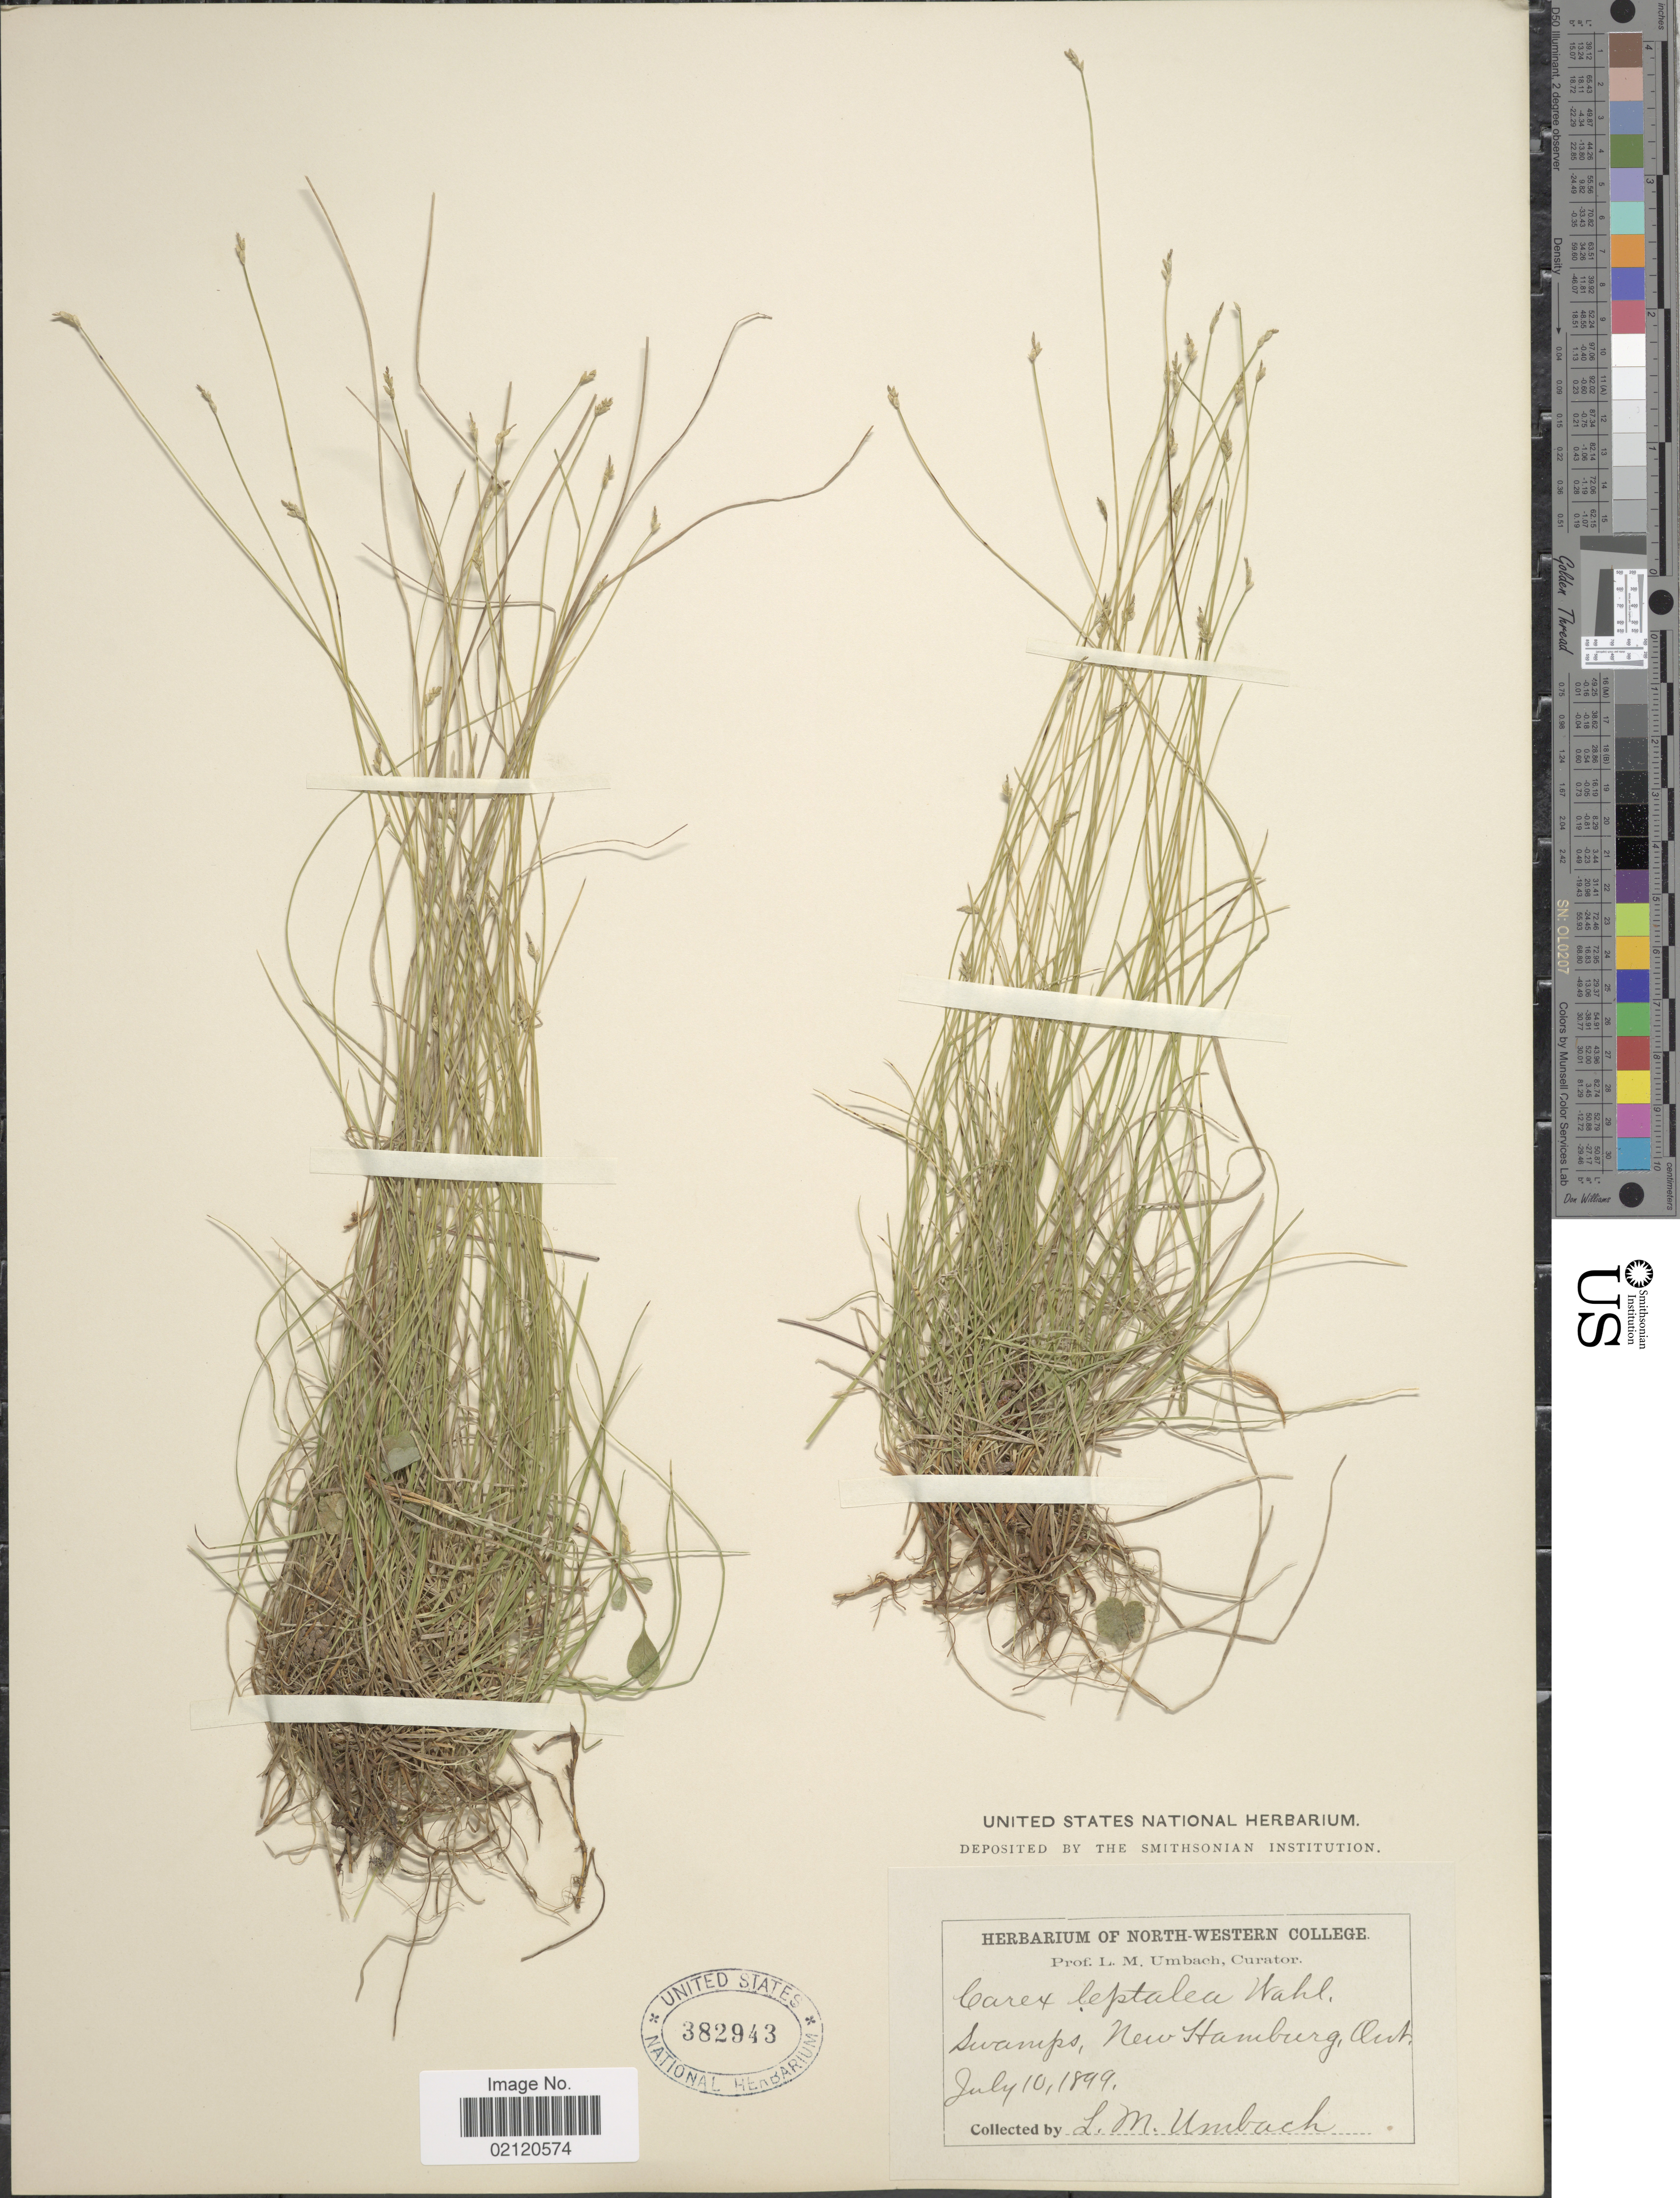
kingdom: Plantae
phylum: Tracheophyta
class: Liliopsida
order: Poales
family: Cyperaceae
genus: Carex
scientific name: Carex leptalea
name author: Wahlenb.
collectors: L. M. Umbach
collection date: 1899-07-10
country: Canada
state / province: Ontario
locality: New Hamburg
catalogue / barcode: US 382943